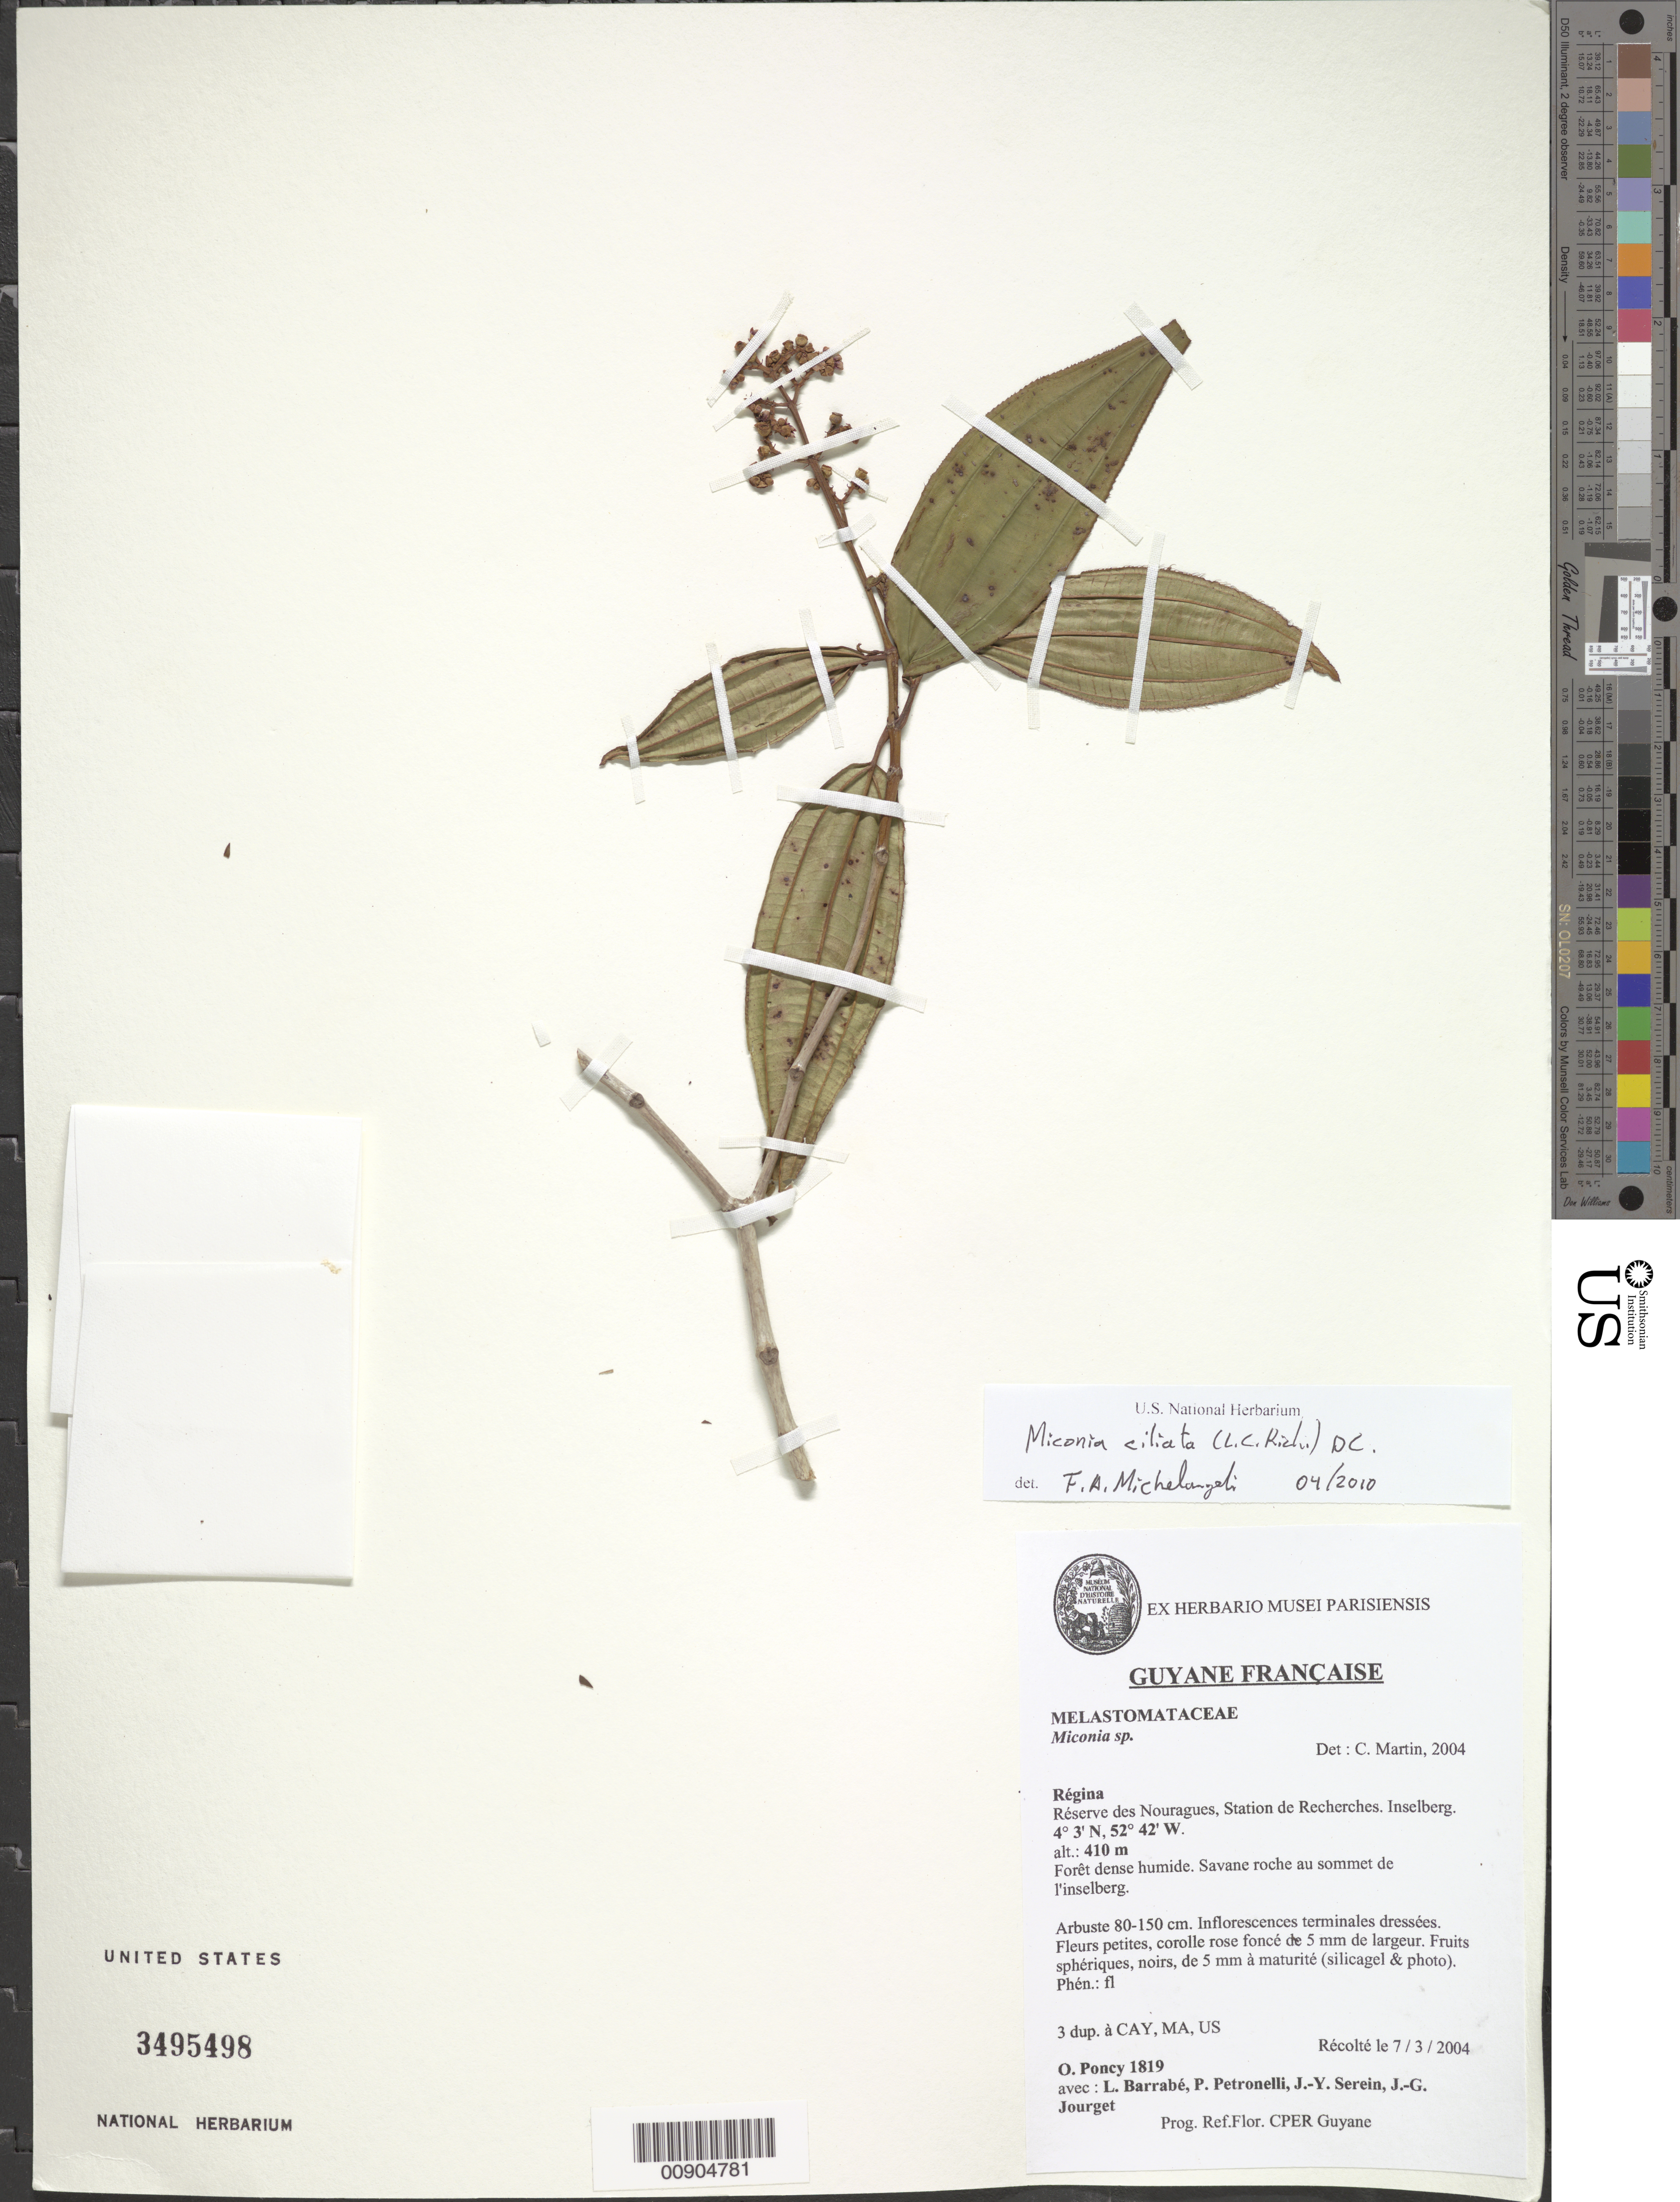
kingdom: Plantae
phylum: Tracheophyta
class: Magnoliopsida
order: Myrtales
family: Melastomataceae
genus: Miconia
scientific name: Miconia sp.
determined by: Martin, C. V.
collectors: O. Poncy, L. Barrabé, P. Petronelli, J. Serein & J. Jourget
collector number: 1819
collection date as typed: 7-Mar-04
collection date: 2004-03-07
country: French Guiana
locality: Régina, Réserve des Nouragues, Station de Recherches. Inselberg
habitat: Forêt dense humide, savane roche au sommet de l'inselberg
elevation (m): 410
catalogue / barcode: US 3495498